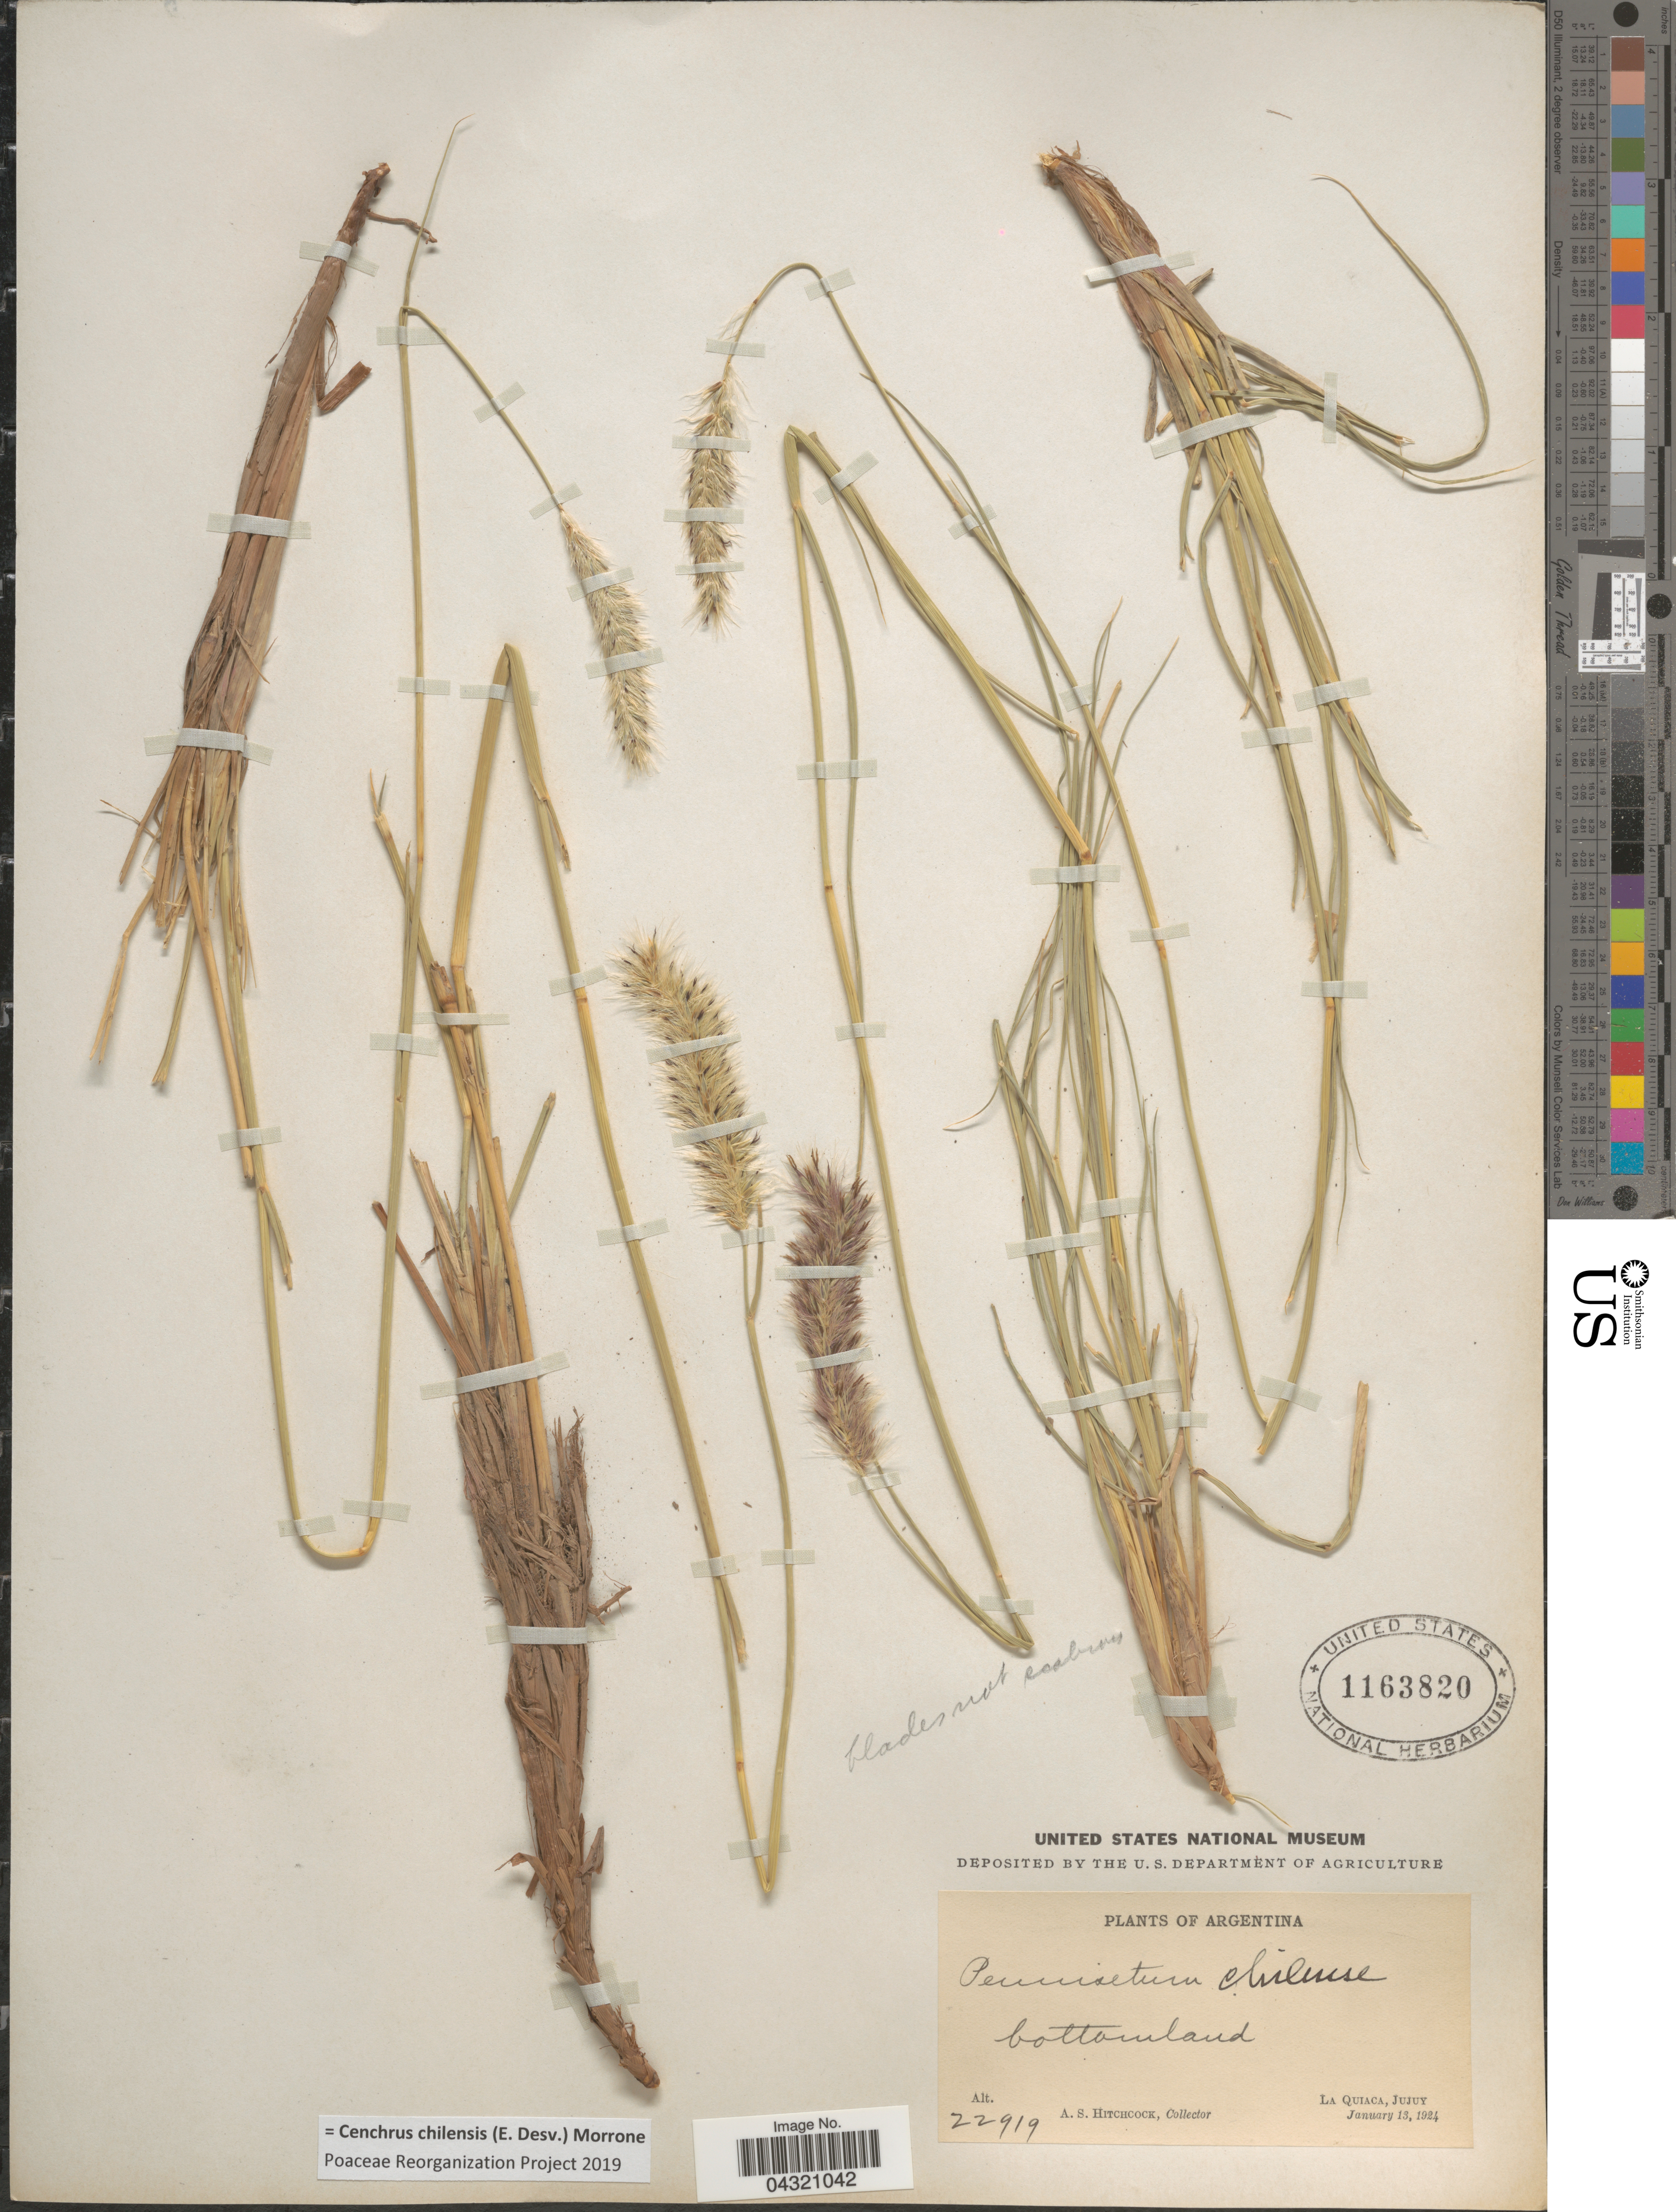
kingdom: Plantae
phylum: Tracheophyta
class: Liliopsida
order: Poales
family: Poaceae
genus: Cenchrus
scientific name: Cenchrus chilensis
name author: (É. Desv.) Morrone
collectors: A. S. Hitchcock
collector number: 22919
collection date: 1924-01-13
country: Argentina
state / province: Jujuy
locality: La Quiaca.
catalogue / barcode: US 1163820